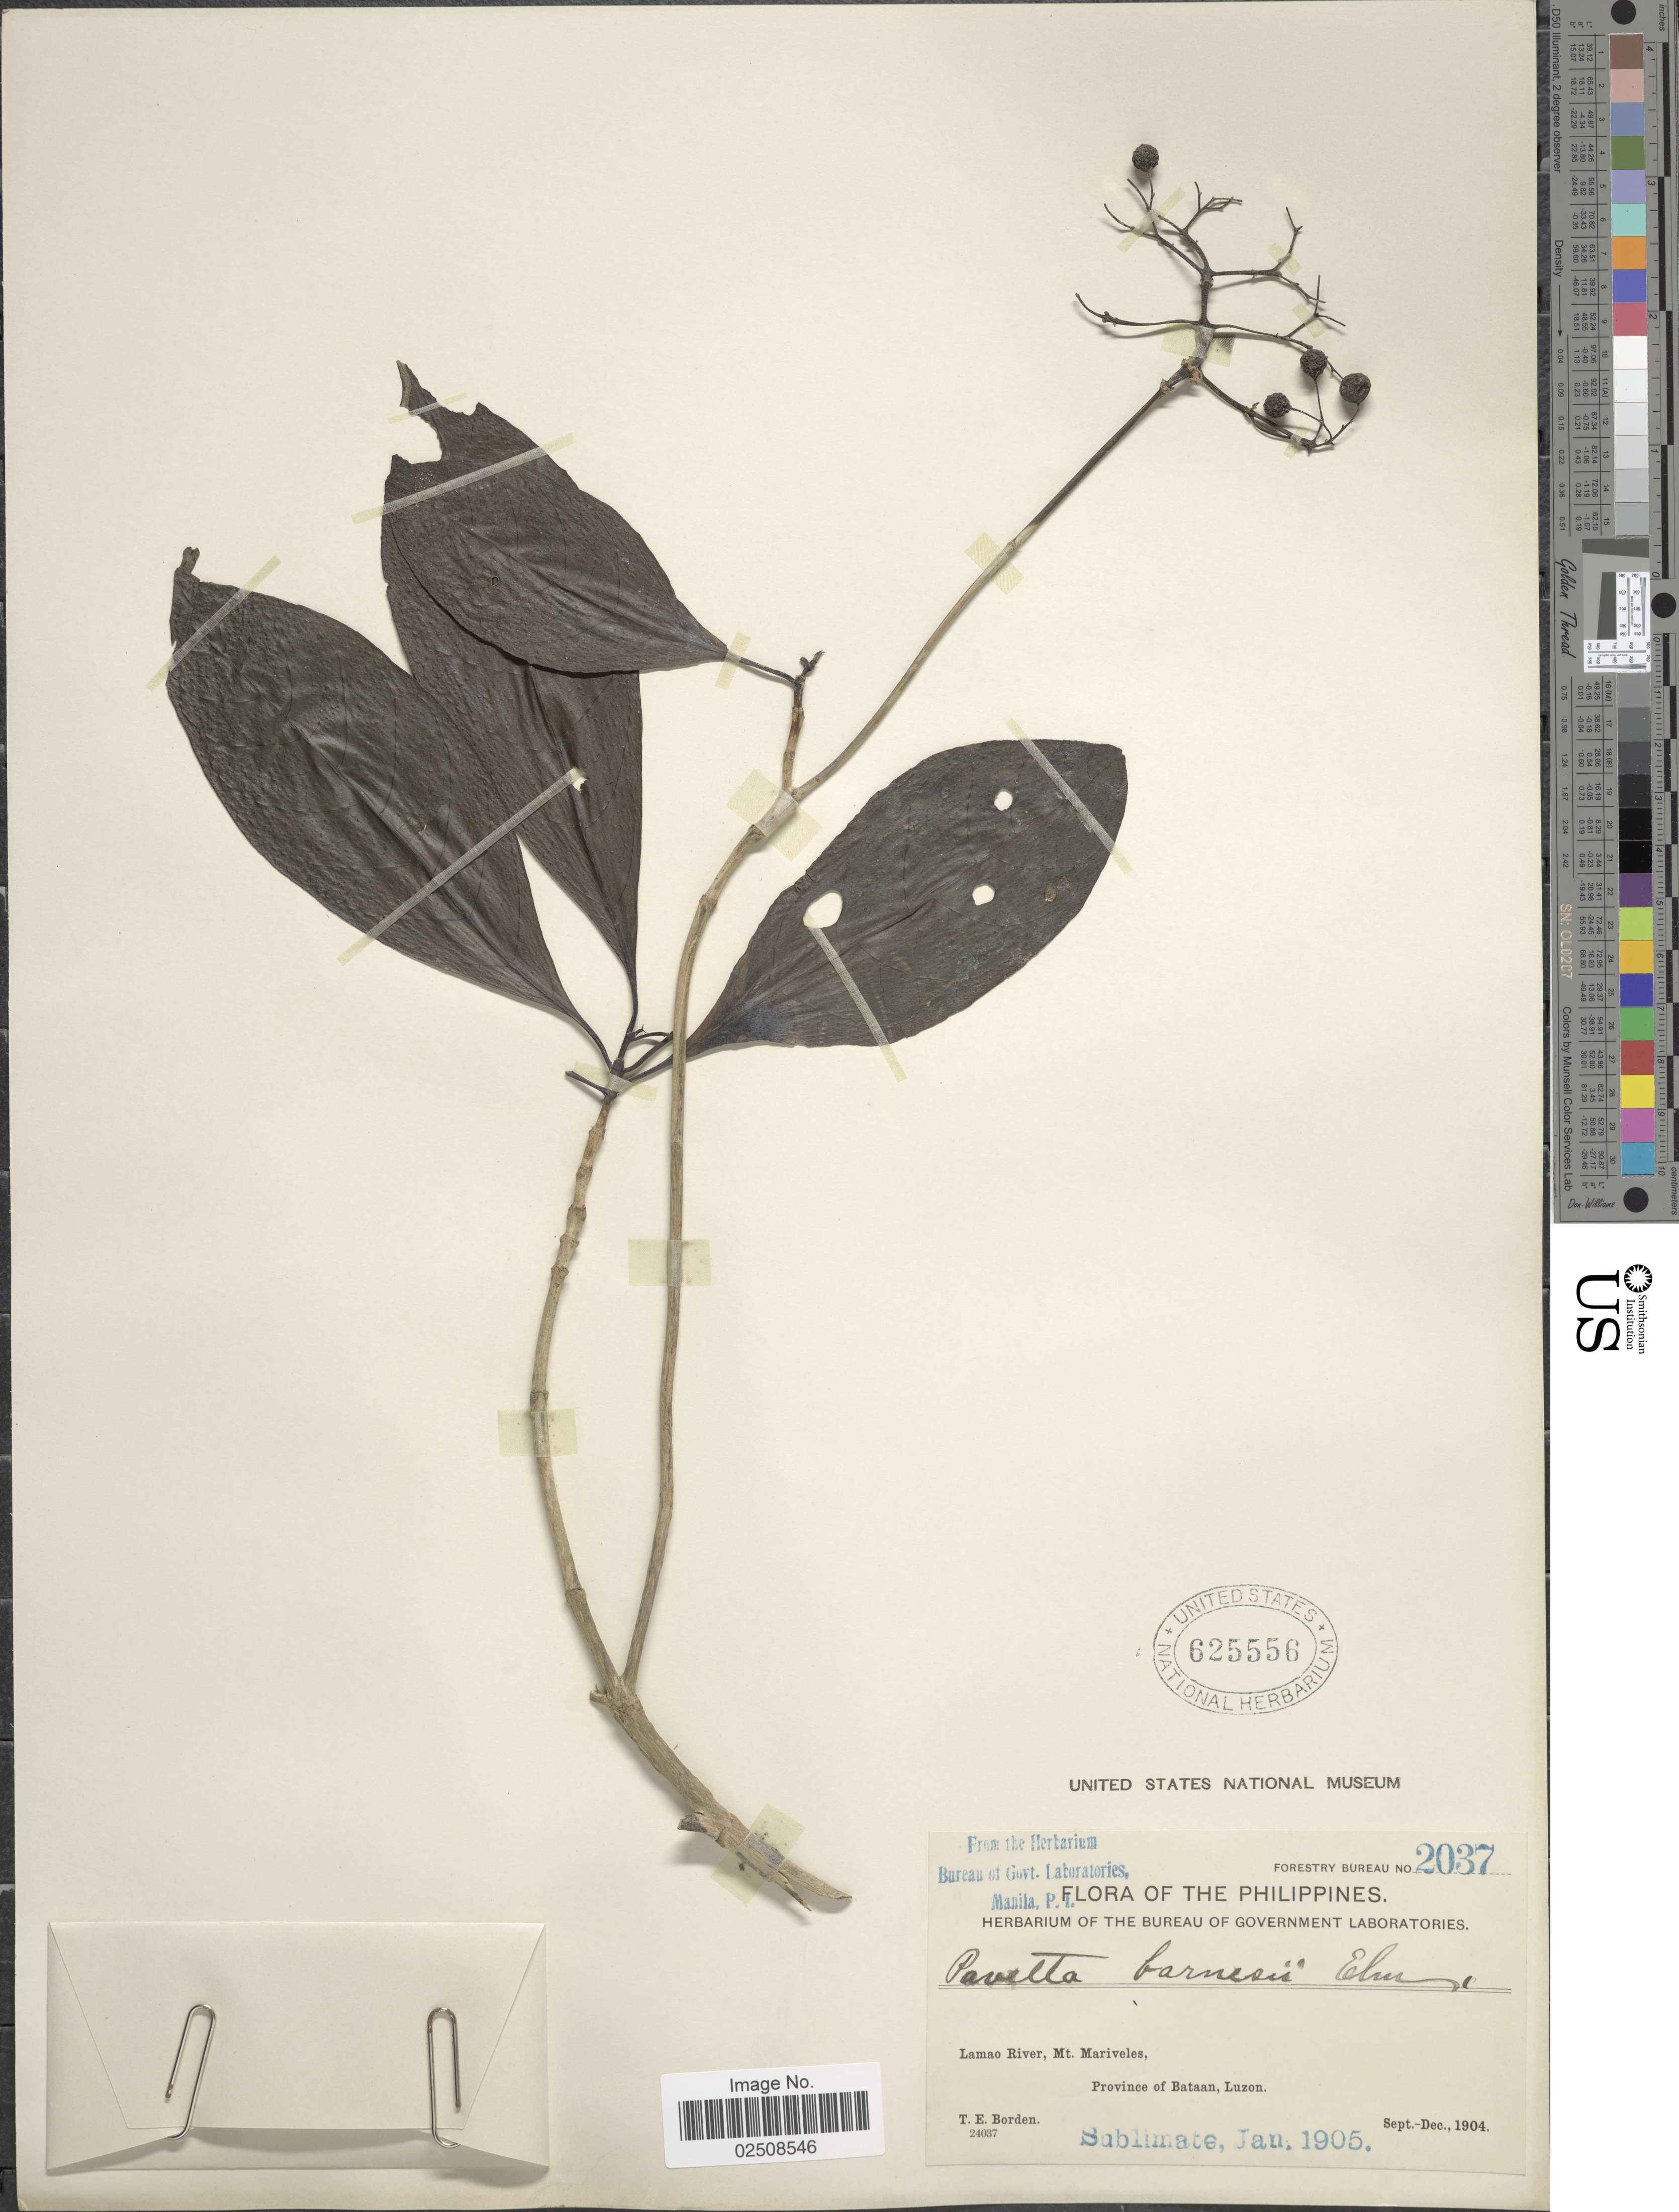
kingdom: Plantae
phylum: Tracheophyta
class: Magnoliopsida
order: Gentianales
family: Rubiaceae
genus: Pavetta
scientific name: Pavetta indica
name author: L.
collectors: T. E. Borden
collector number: Forestry Bureau 2037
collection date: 1904-09/1904-12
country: Philippines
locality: Lamao River, Mt. Mariveles, Province of Bataan, Luzon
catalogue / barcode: US 625556